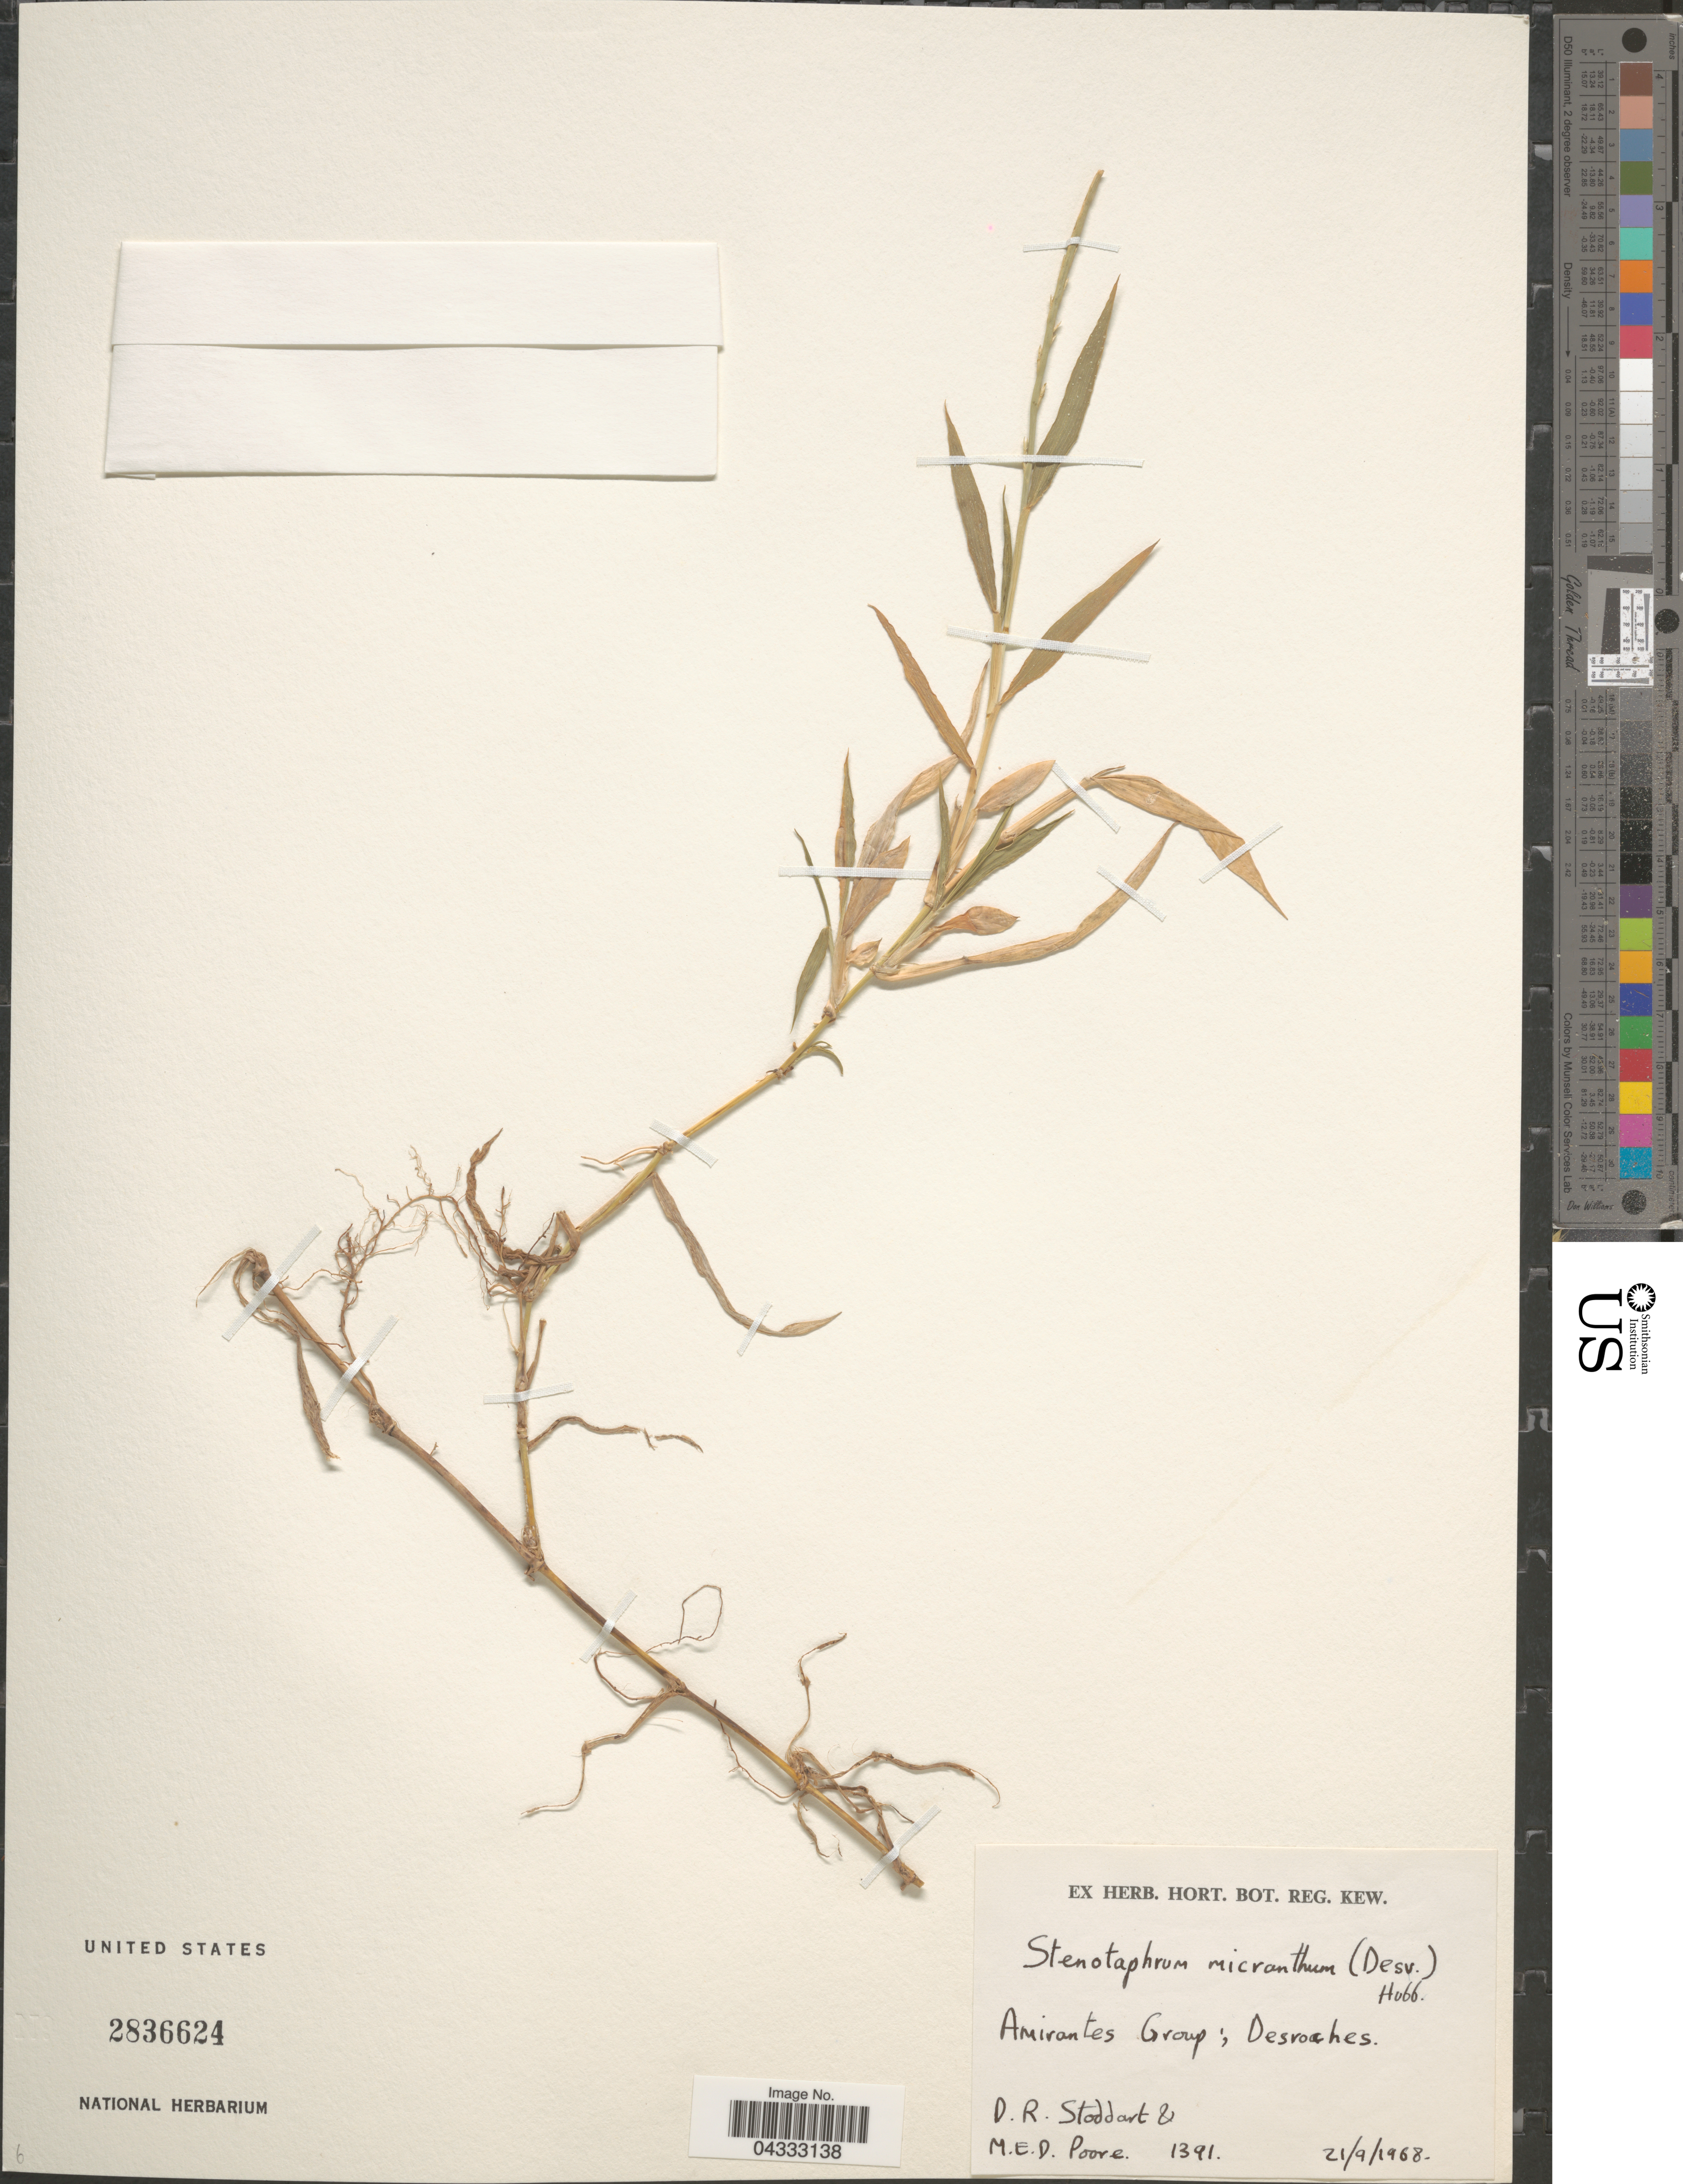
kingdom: Plantae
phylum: Tracheophyta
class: Liliopsida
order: Poales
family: Poaceae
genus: Stenotaphrum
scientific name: Stenotaphrum micranthum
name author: (Desv.) C.E. Hubb.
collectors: D. R. Stoddart & M. E. D. Poore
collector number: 1391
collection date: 1968-09-21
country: Seychelles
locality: Amriantes Group; Desroches.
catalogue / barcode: US 2836624